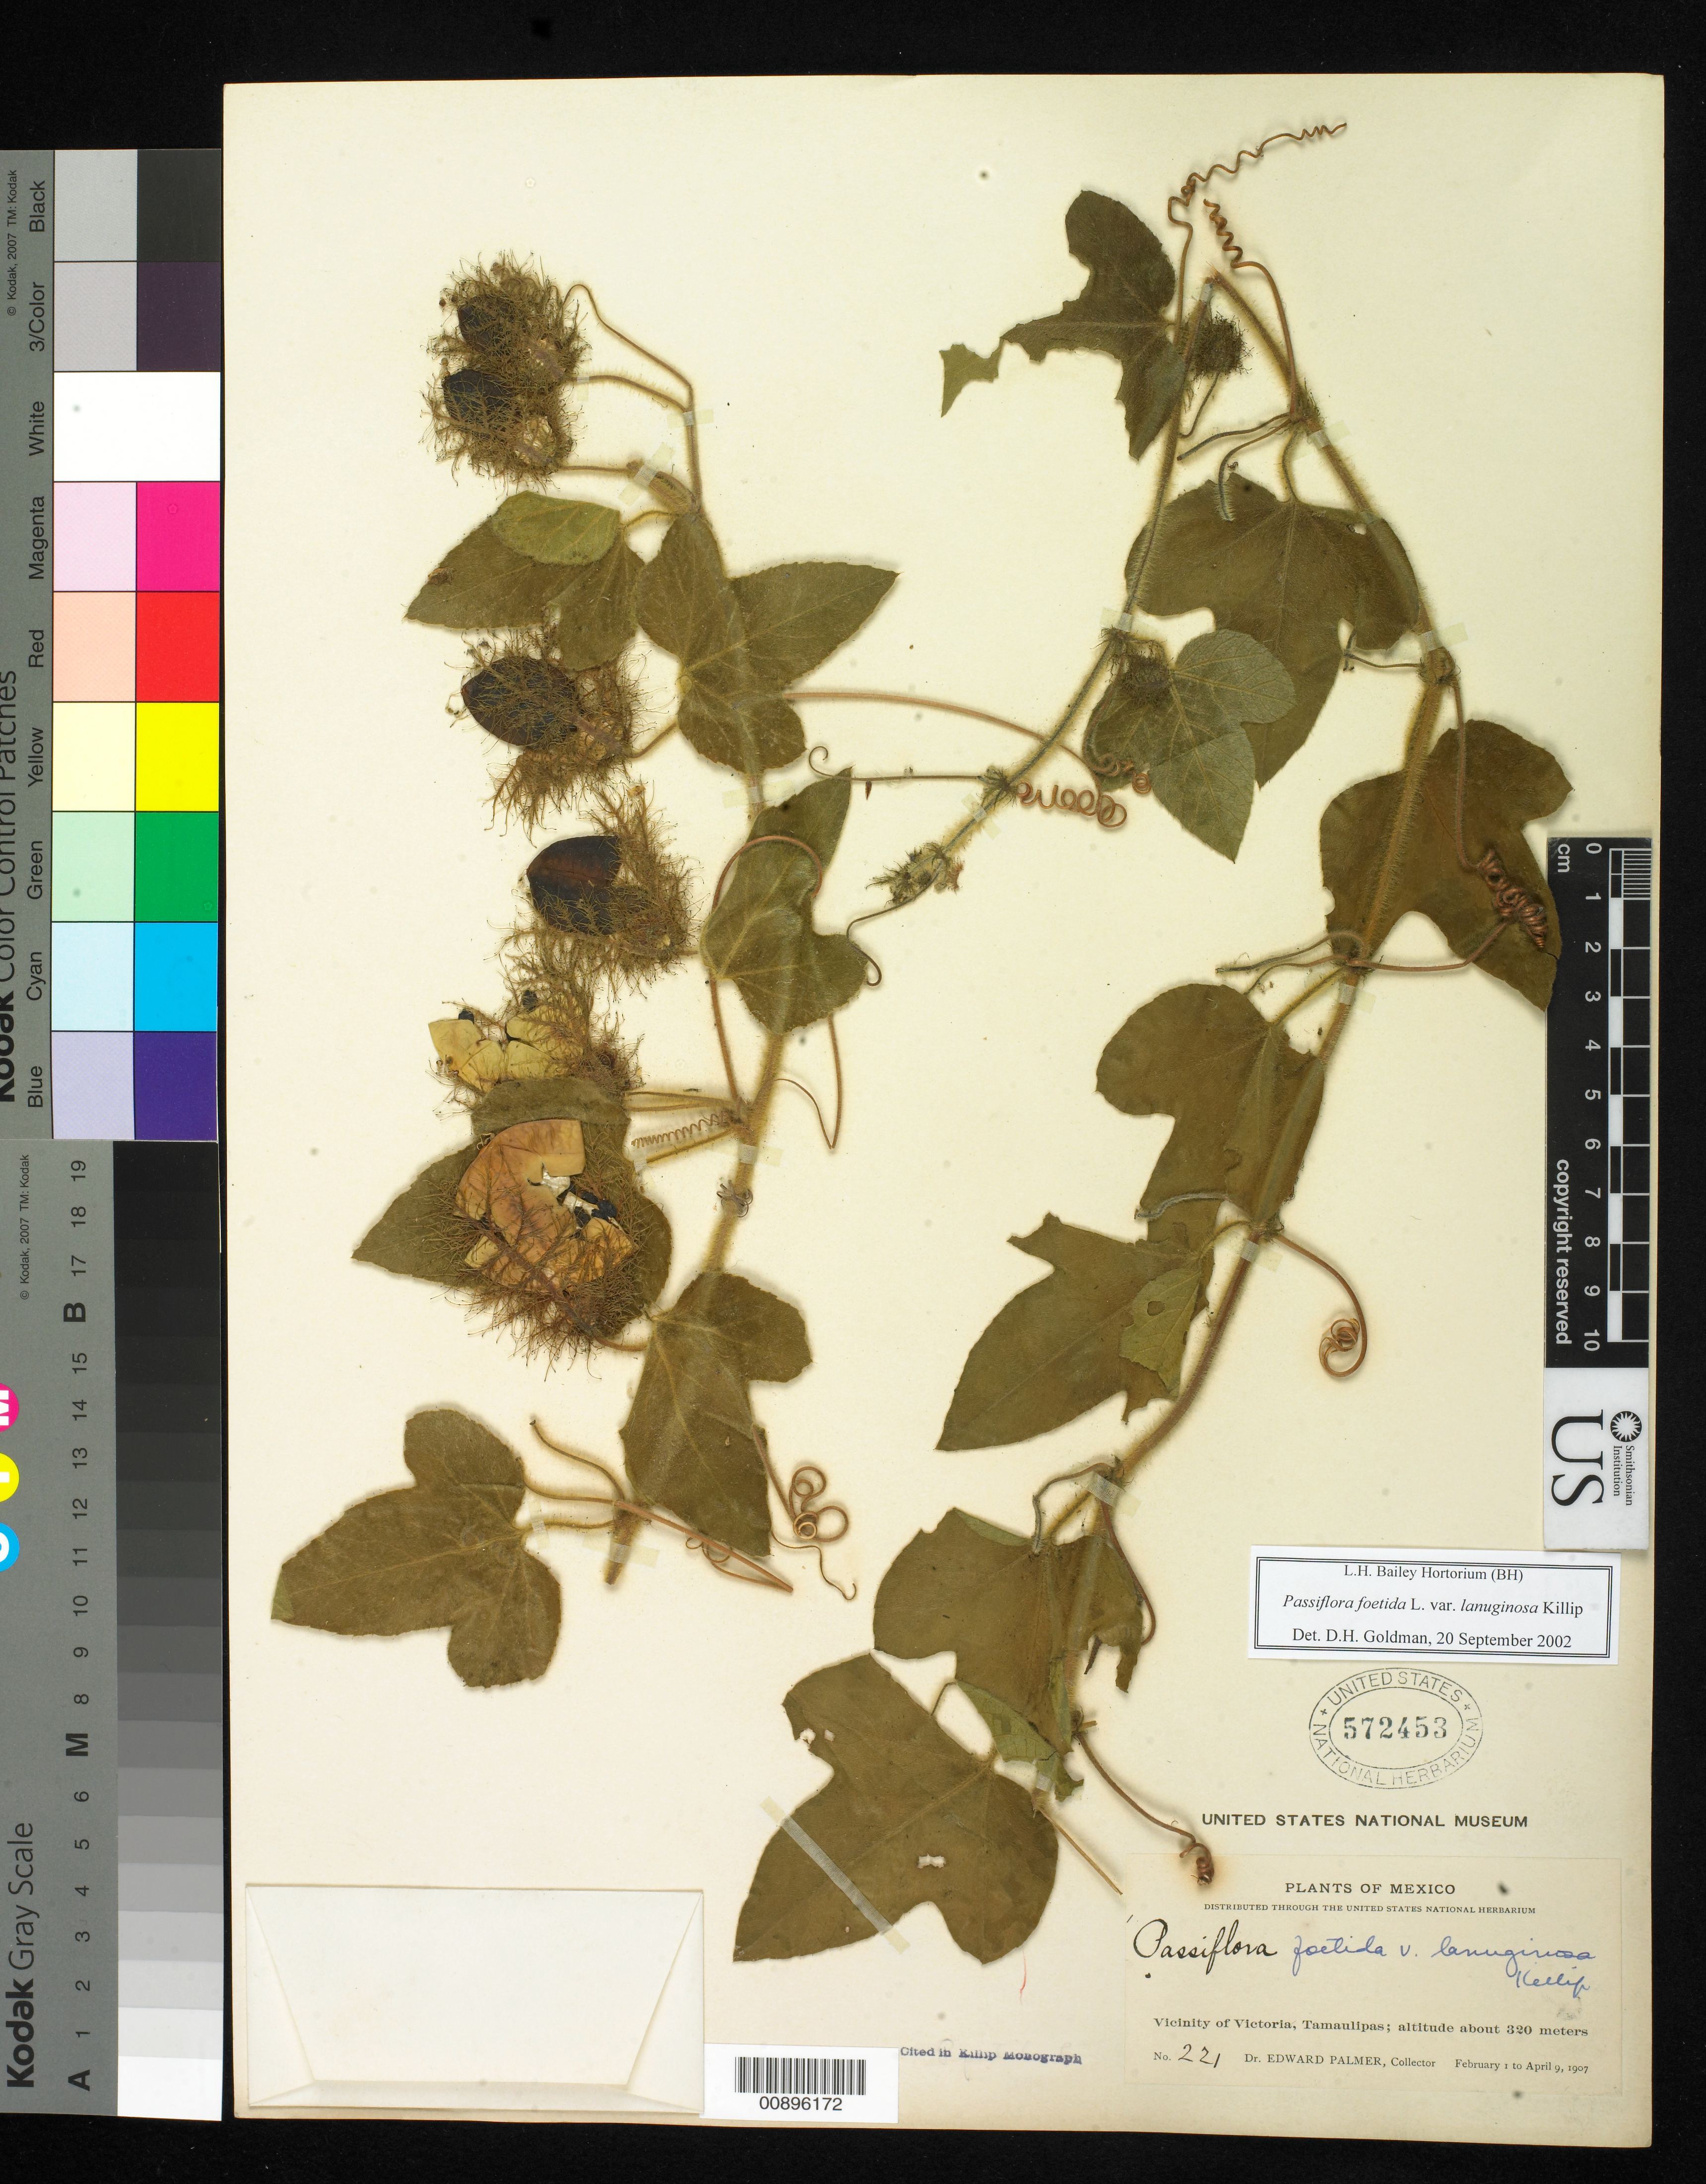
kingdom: Plantae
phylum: Tracheophyta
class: Magnoliopsida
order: Malpighiales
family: Passifloraceae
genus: Passiflora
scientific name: Passiflora foetida var. lanuginosa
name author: Killip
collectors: E. Palmer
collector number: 221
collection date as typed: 01 Feb 1907 to 09 Apr 1907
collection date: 1907-02-01/1907-04-09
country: Mexico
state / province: Tamaulipas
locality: Vicinity of Victoria.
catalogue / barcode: US 572453